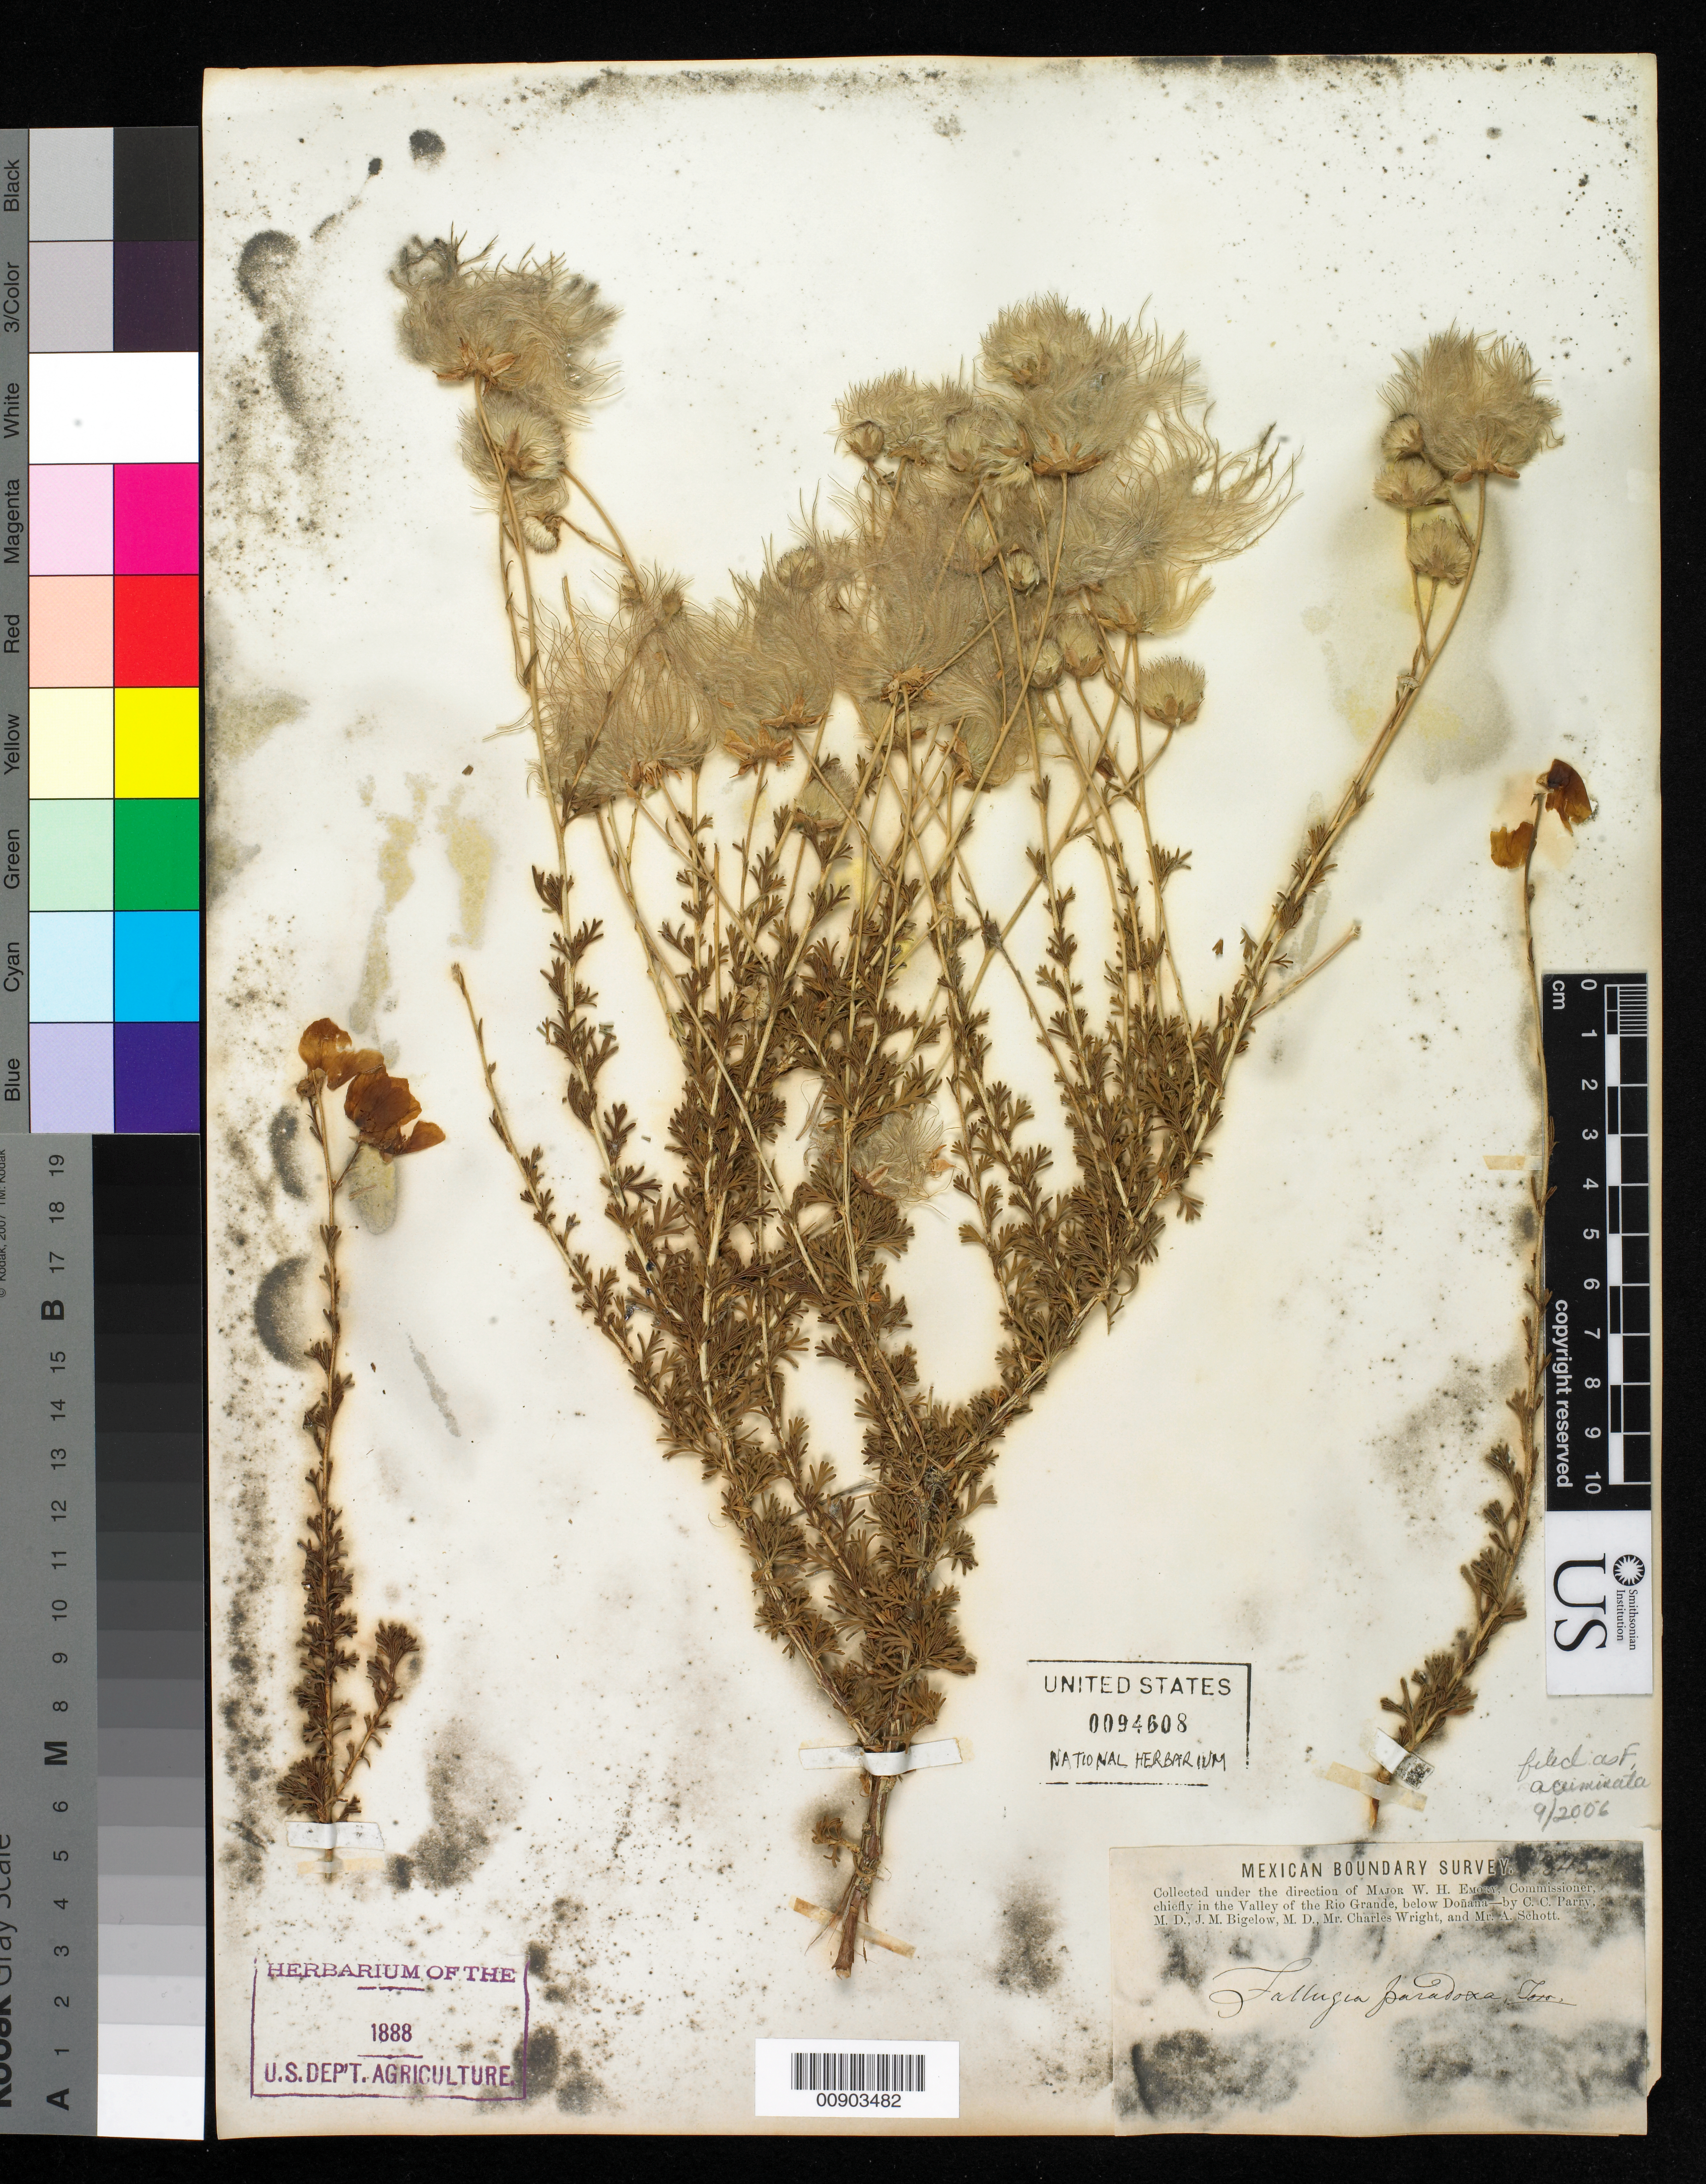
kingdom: Plantae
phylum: Tracheophyta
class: Magnoliopsida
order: Rosales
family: Rosaceae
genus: Fallugia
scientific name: Fallugia acuminata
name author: (Wooton) Rydb.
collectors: C. C. Parry, J. M. Bigelow, C. Wright & A. C. V. Schott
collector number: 345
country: United States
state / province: New Mexico / Texas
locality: Valley of the Rio Grande, below Doñana.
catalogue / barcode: US 94608